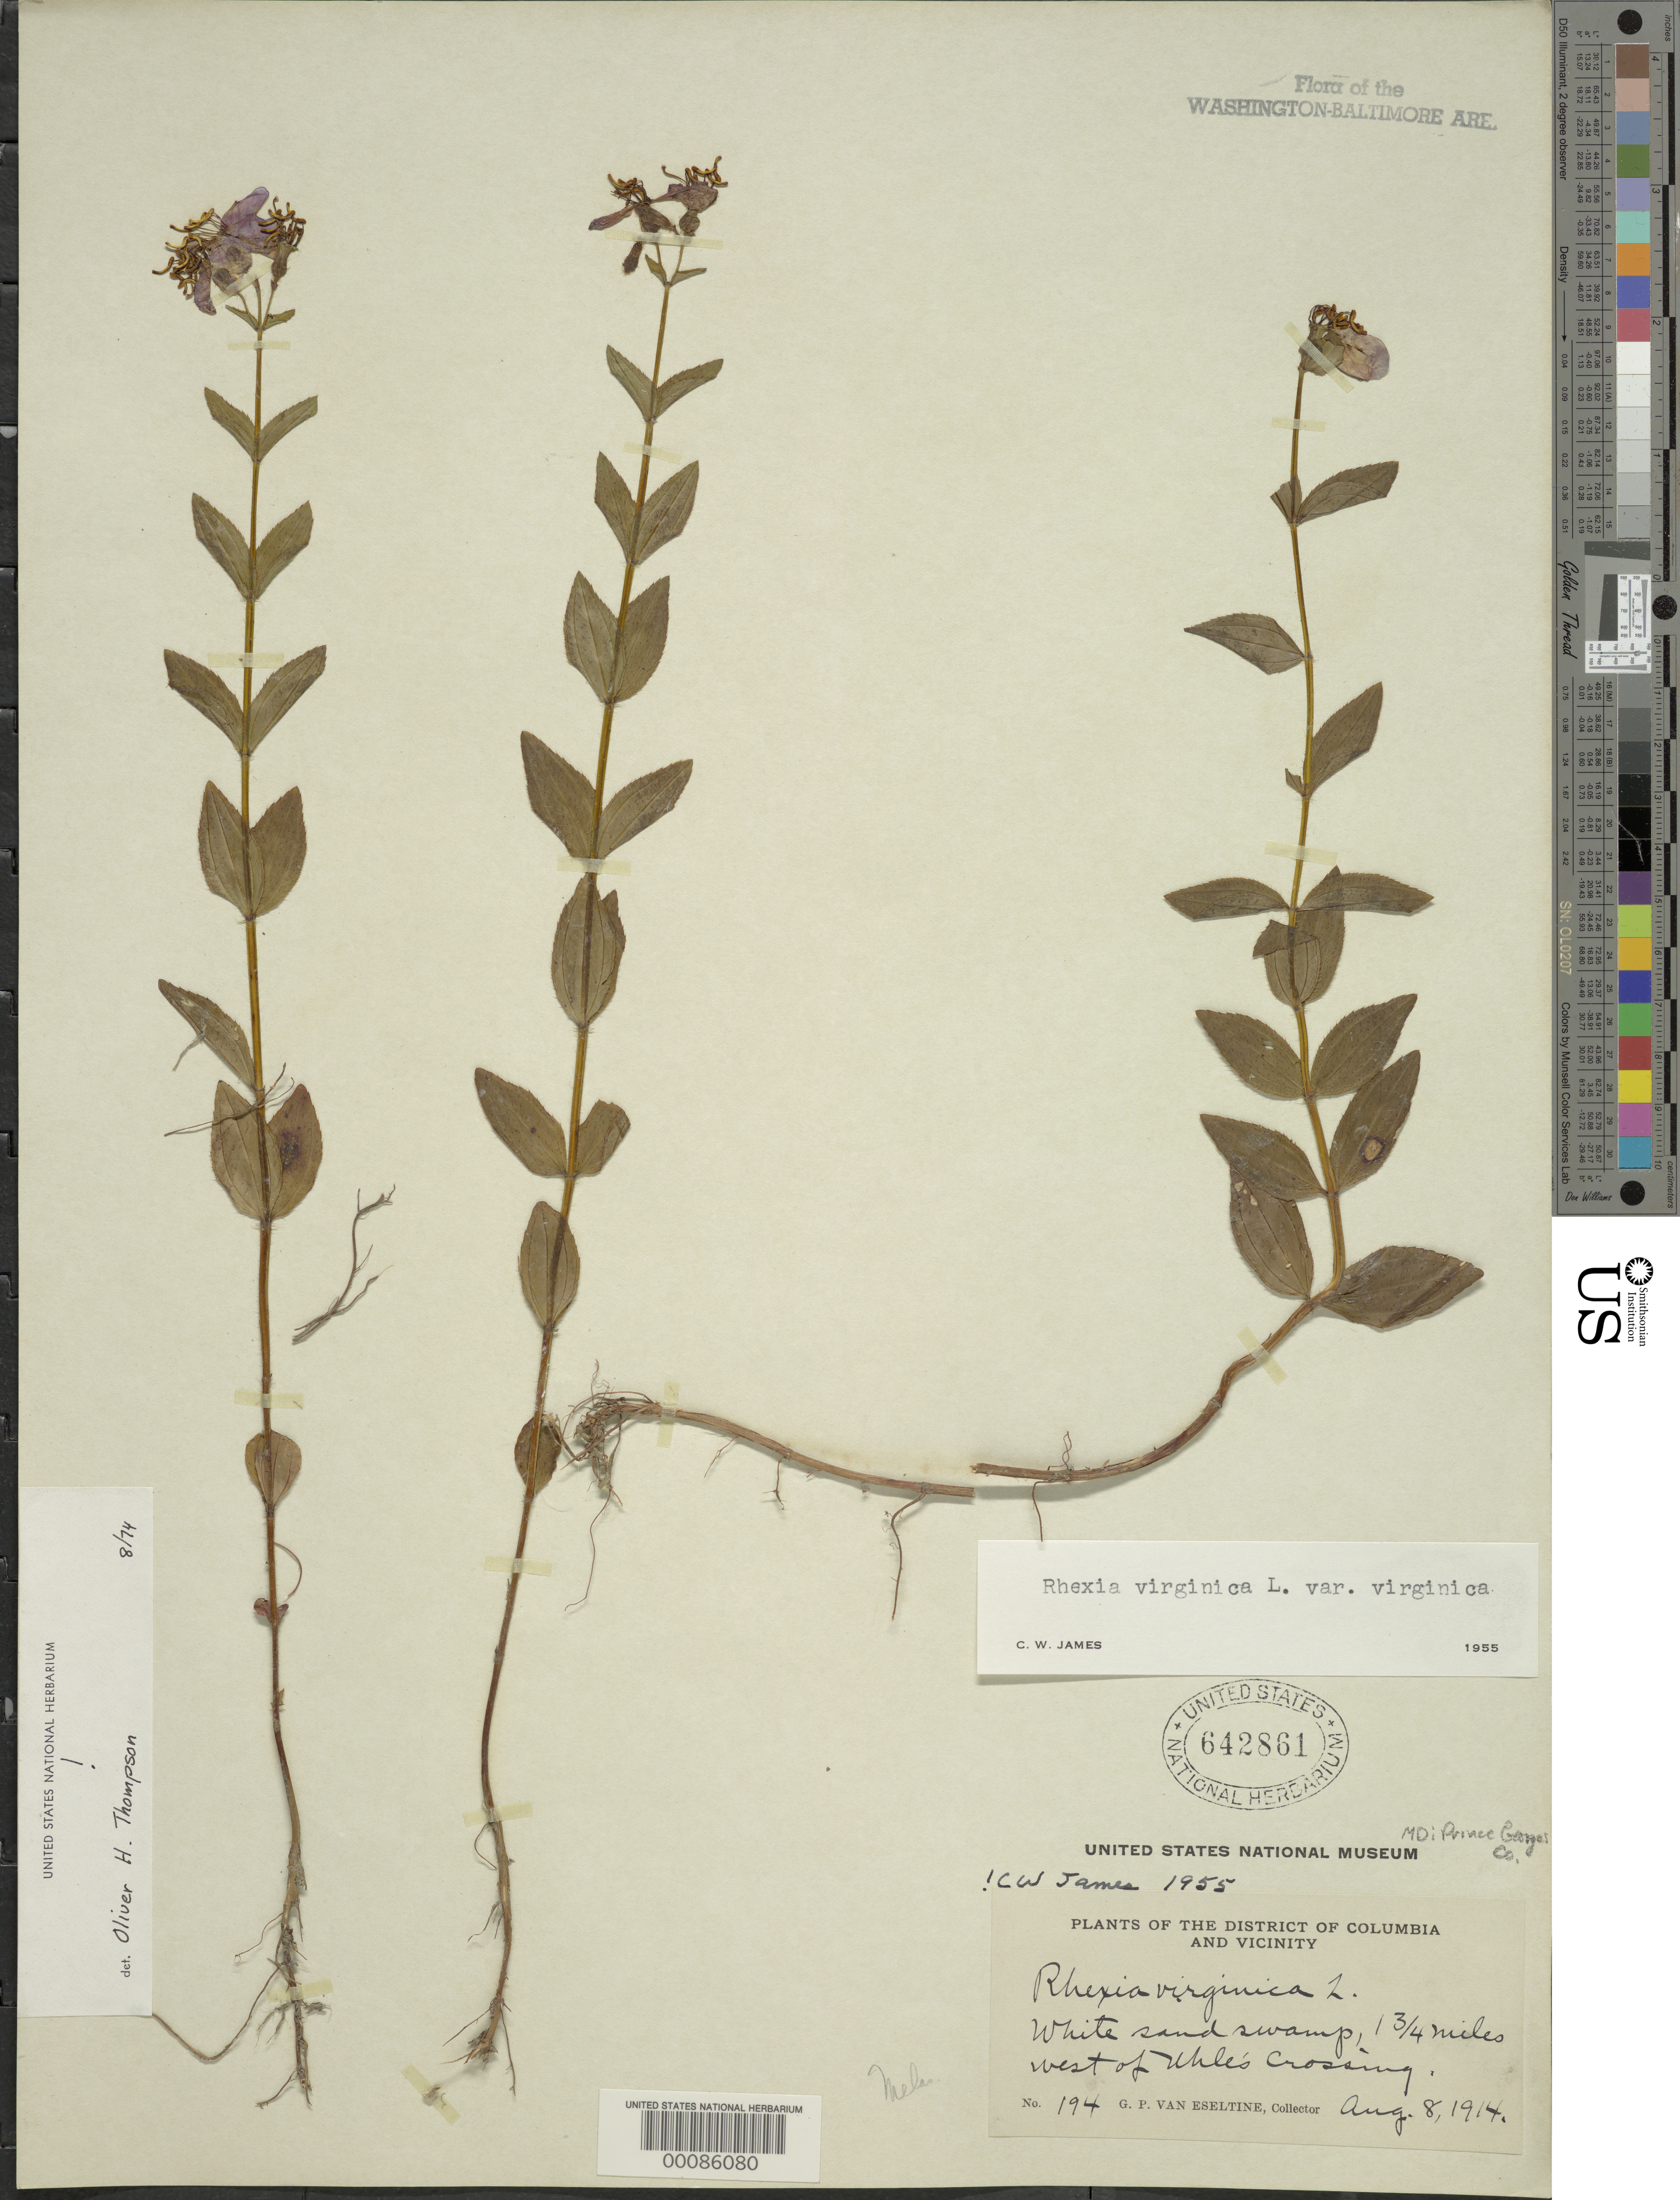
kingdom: Plantae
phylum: Tracheophyta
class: Magnoliopsida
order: Myrtales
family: Melastomataceae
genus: Rhexia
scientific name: Rhexia virginica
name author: L.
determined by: James, C. W.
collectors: G. P. Van Eseltine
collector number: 194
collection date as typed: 08 Aug 1914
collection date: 1914-08-08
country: United States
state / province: Maryland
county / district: Prince George's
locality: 1 3/4 mi. W of Uhle's Crossing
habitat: White sand swamp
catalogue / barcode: US 642861